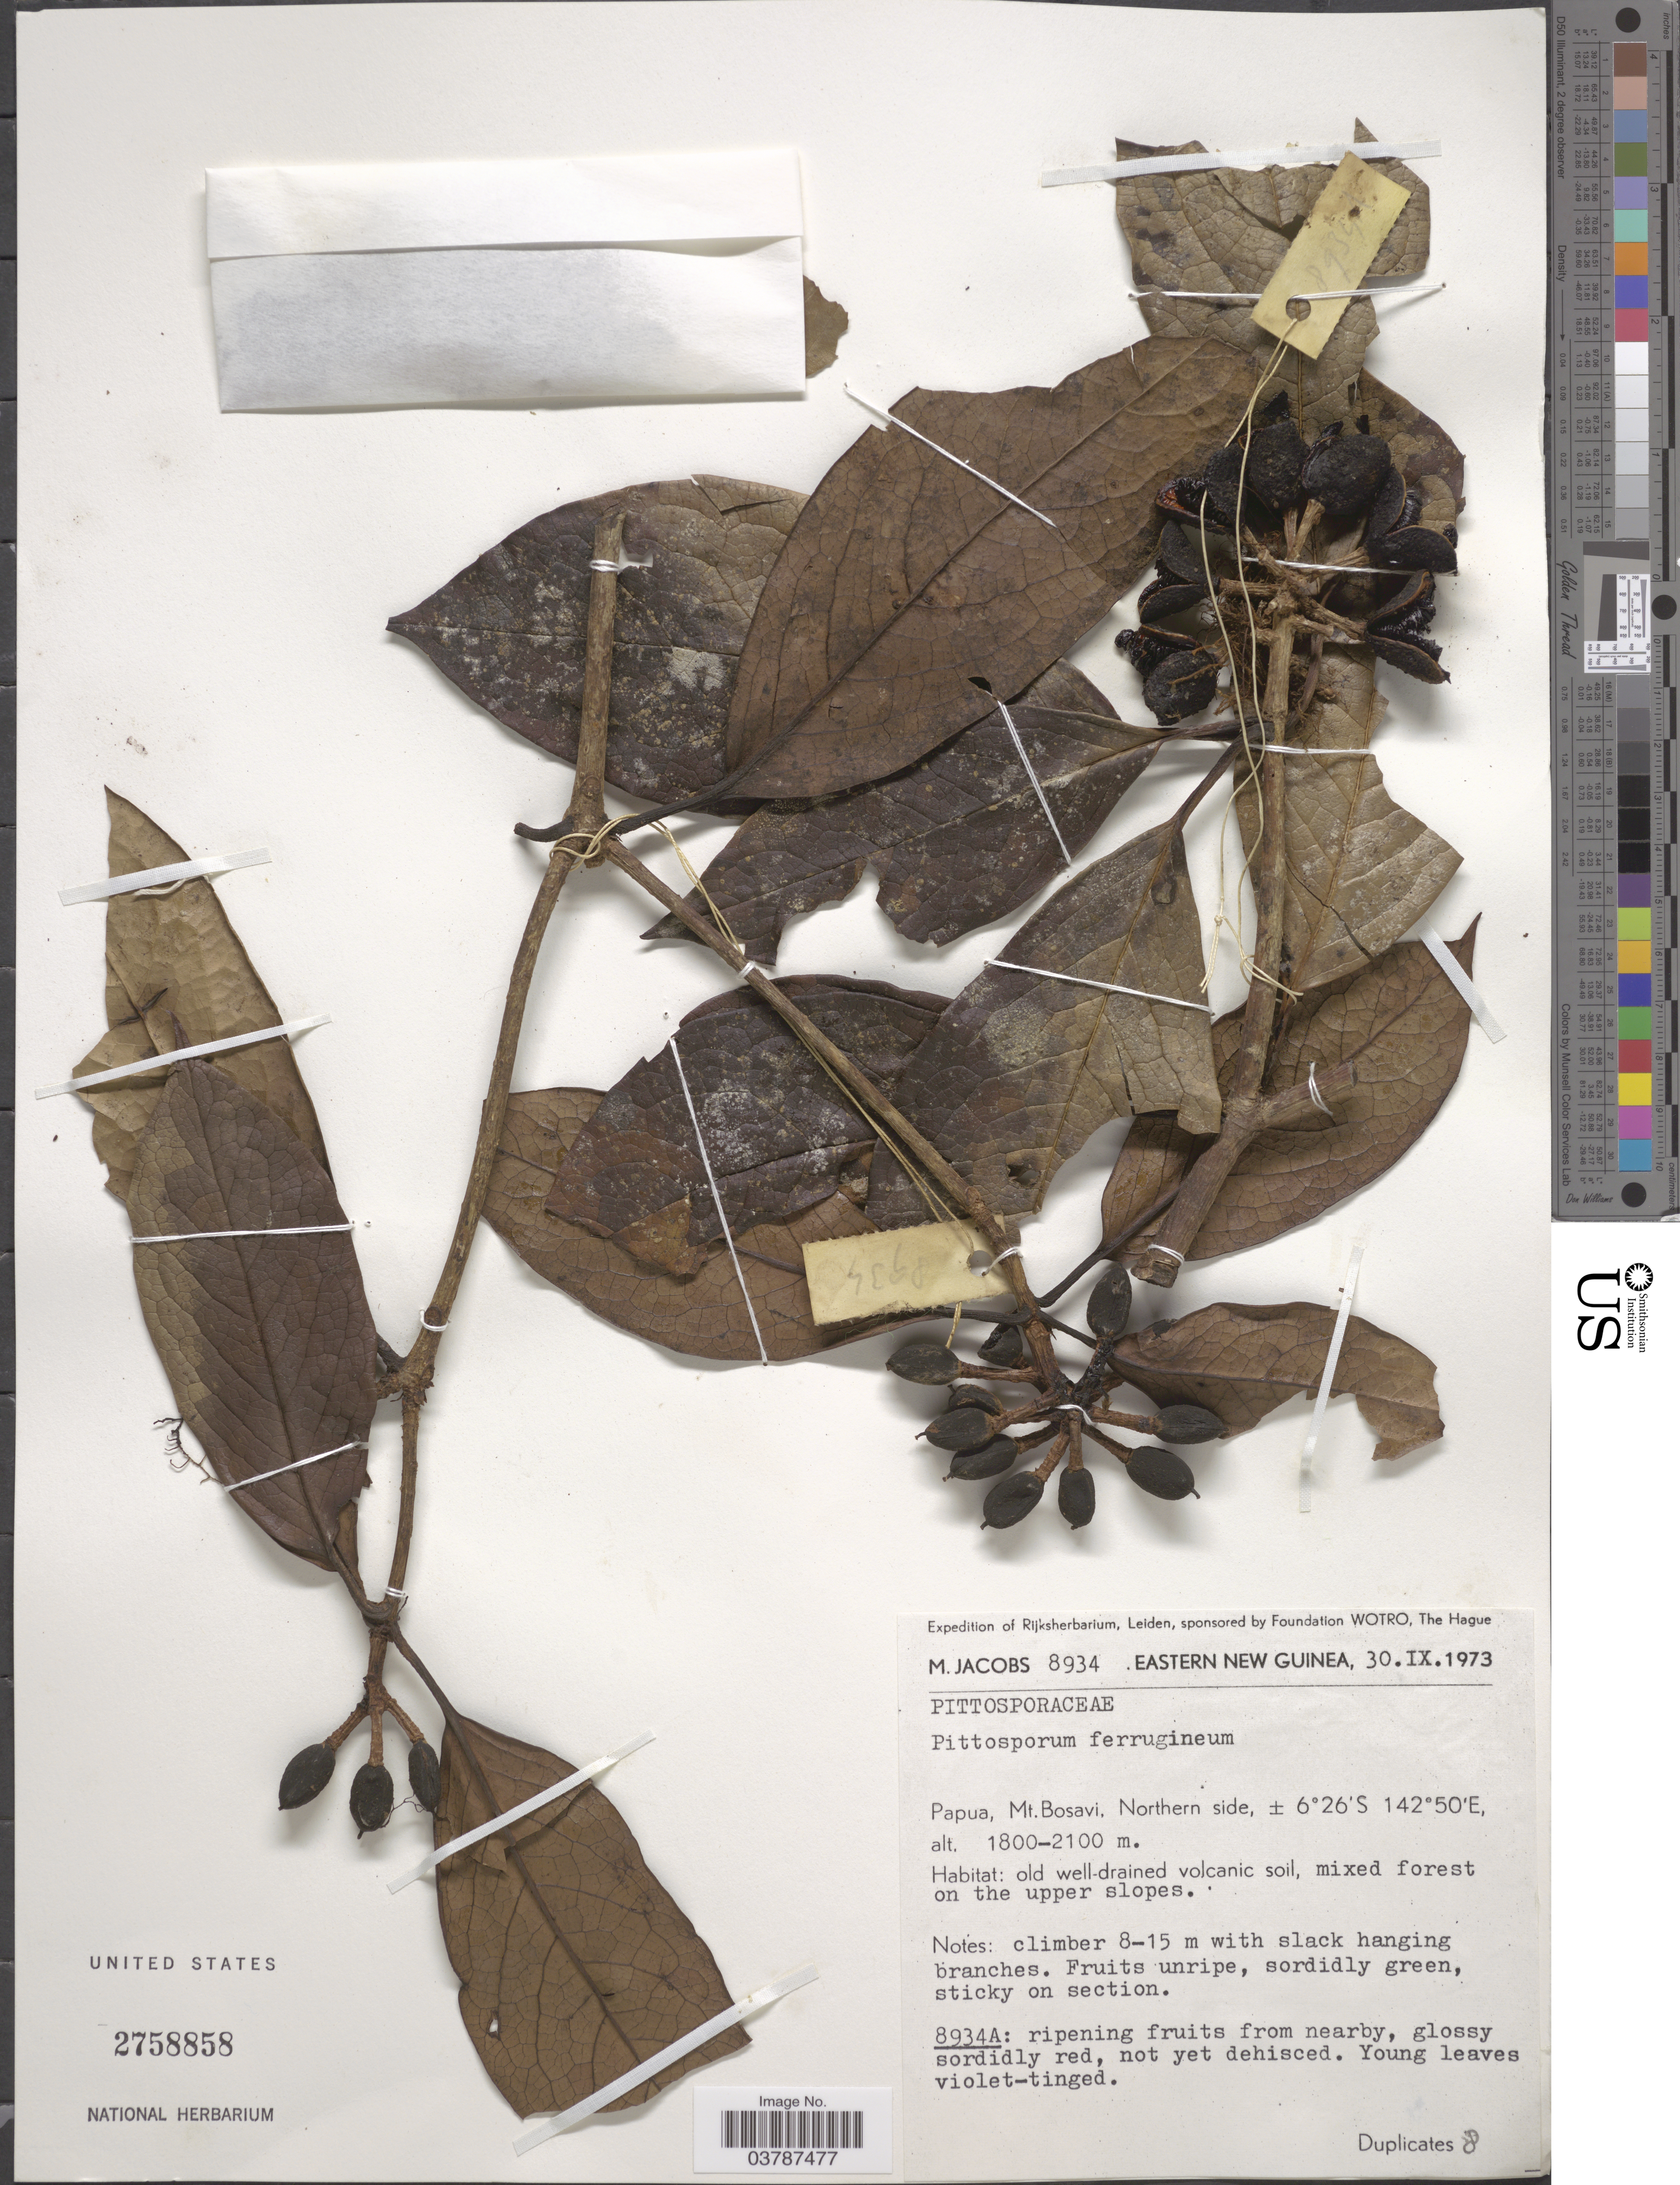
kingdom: Plantae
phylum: Tracheophyta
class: Magnoliopsida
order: Apiales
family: Pittosporaceae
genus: Pittosporum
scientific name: Pittosporum ferrugineum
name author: Dryand. ex Aiton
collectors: M. Jacobs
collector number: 8934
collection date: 1973-09-30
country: Papua New Guinea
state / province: Northern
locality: Eastern New Guinea. Papua, Mt.Bosavi. Northern side.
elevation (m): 1800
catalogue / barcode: US 2758858